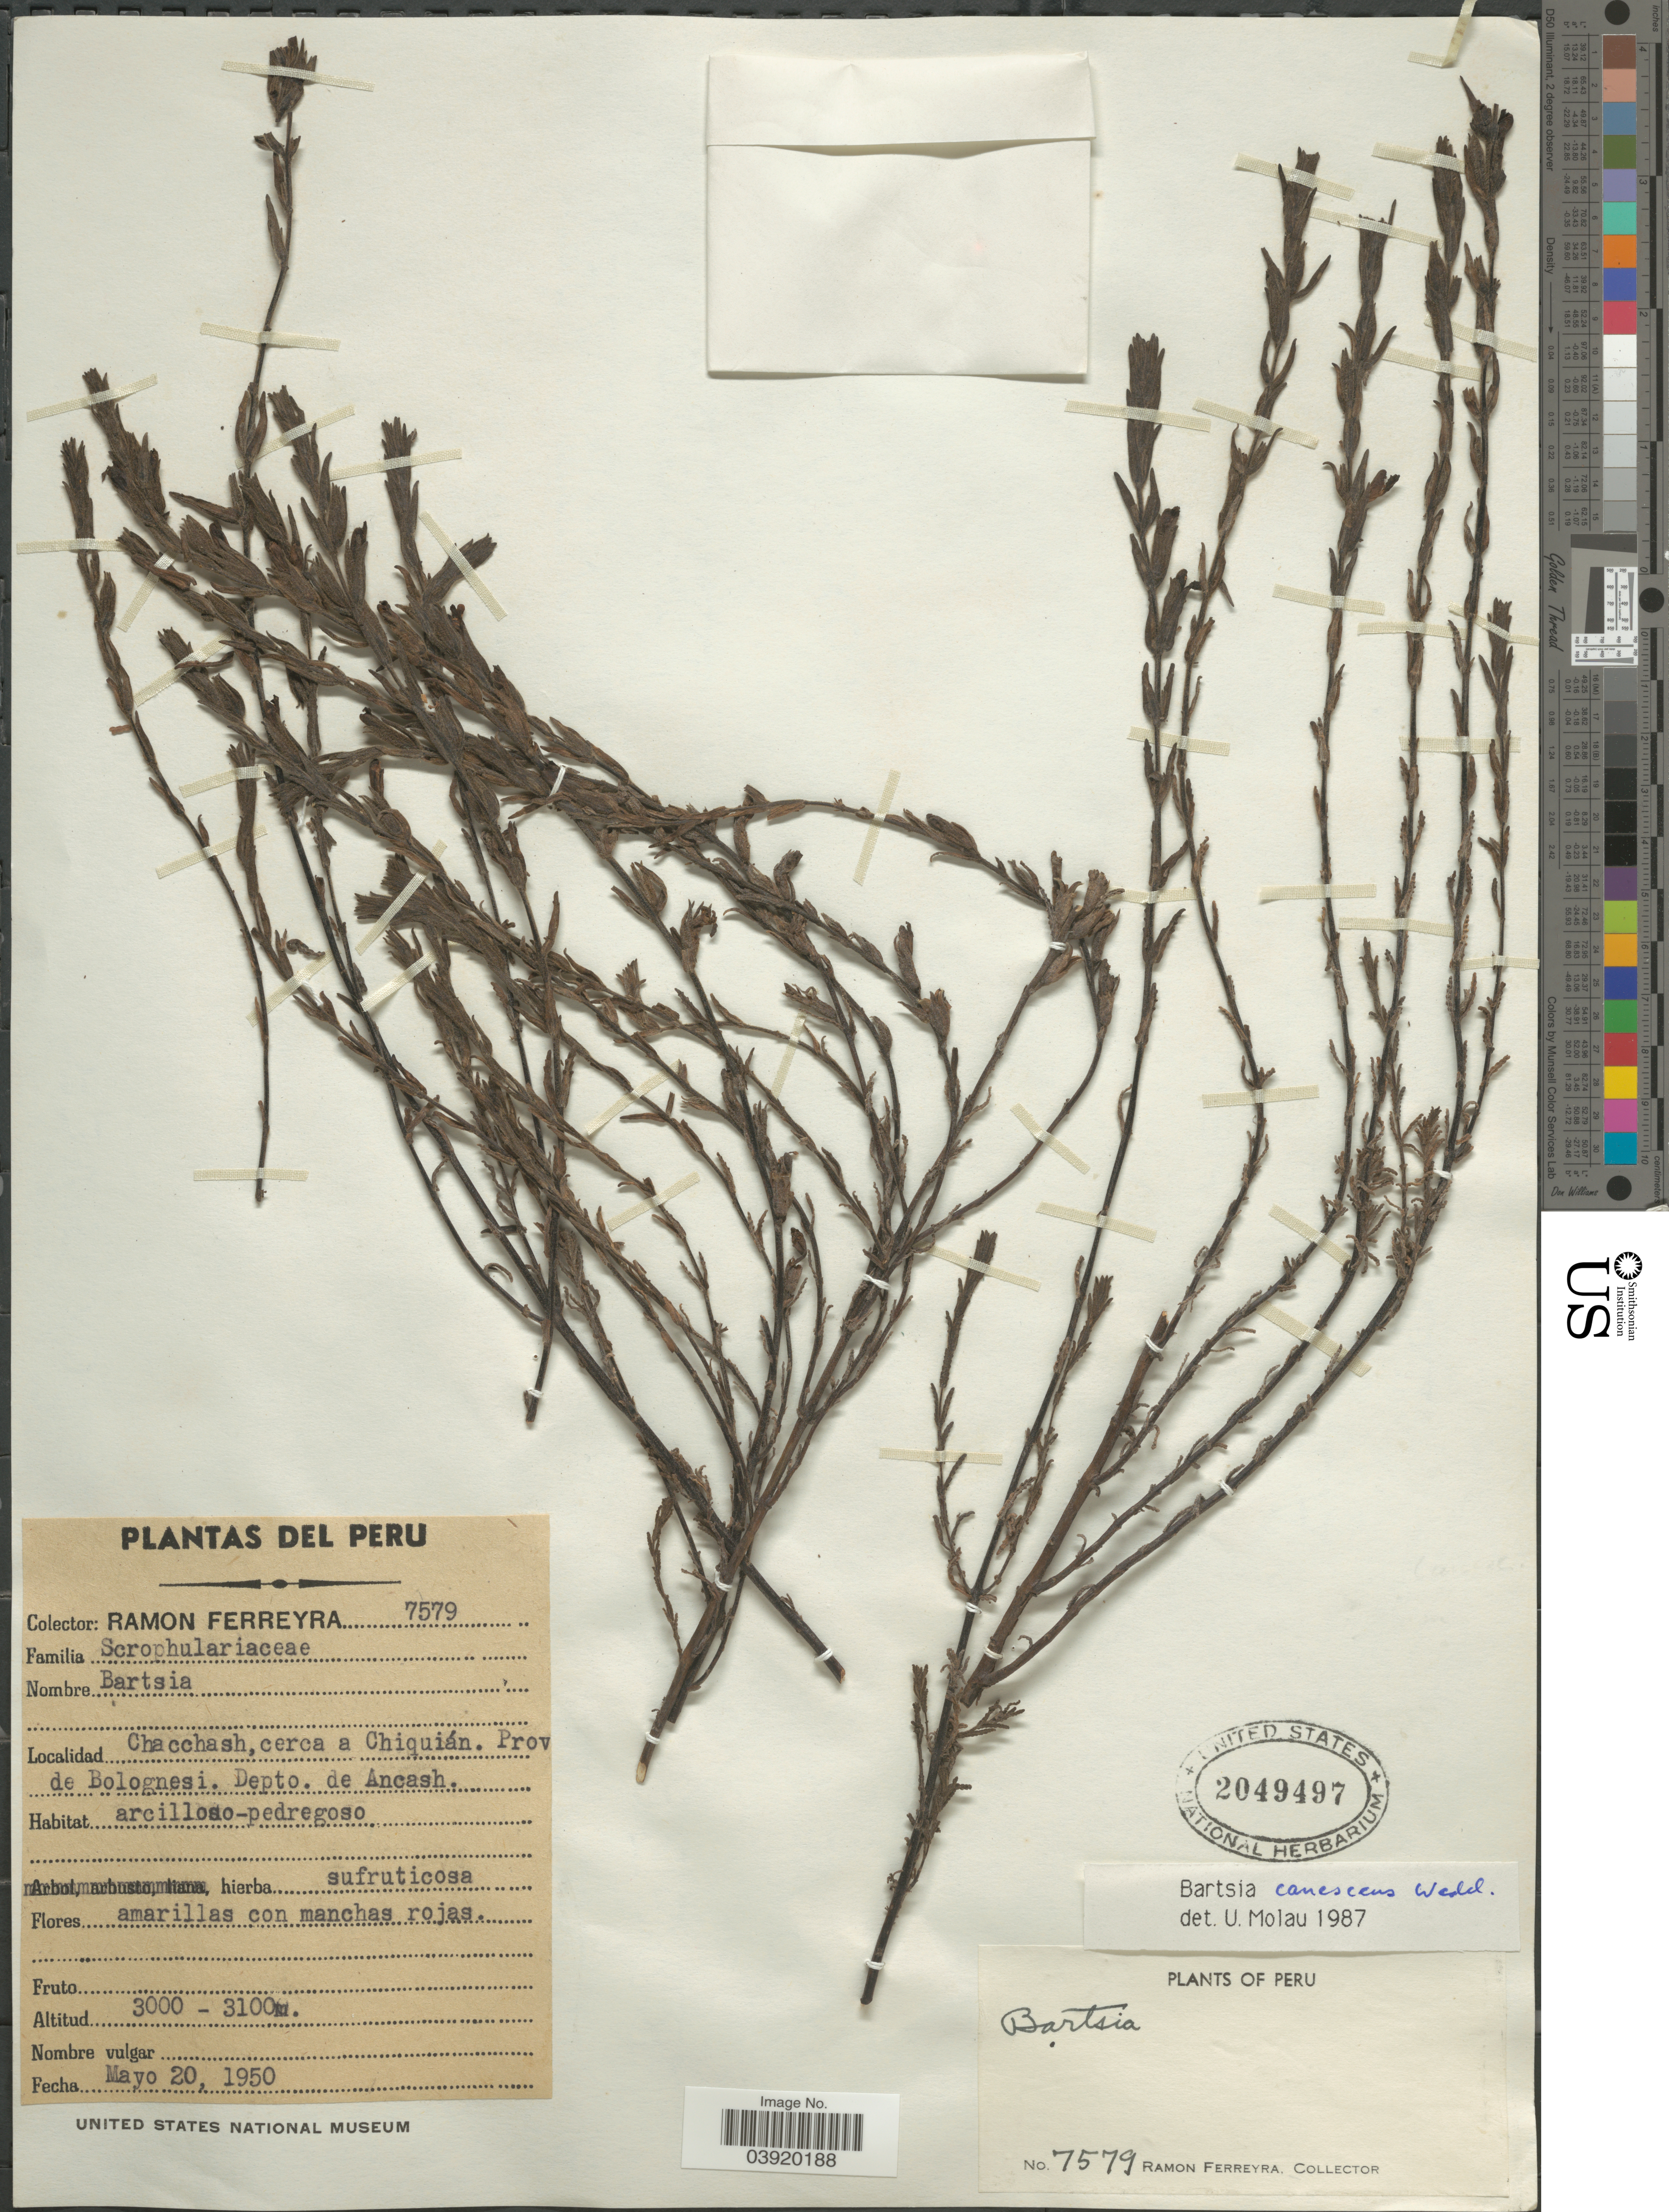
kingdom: Plantae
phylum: Tracheophyta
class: Magnoliopsida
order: Lamiales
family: Orobanchaceae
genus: Bartsia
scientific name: Bartsia canescens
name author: Wedd.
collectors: R. A. Ferreyra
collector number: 7579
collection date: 1950-05-20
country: Peru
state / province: Ancash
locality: Chacchash, cerca a Chiquián. Prov. de Bolognesi. Depto. de Ancash.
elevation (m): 3000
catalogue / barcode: US 2049497